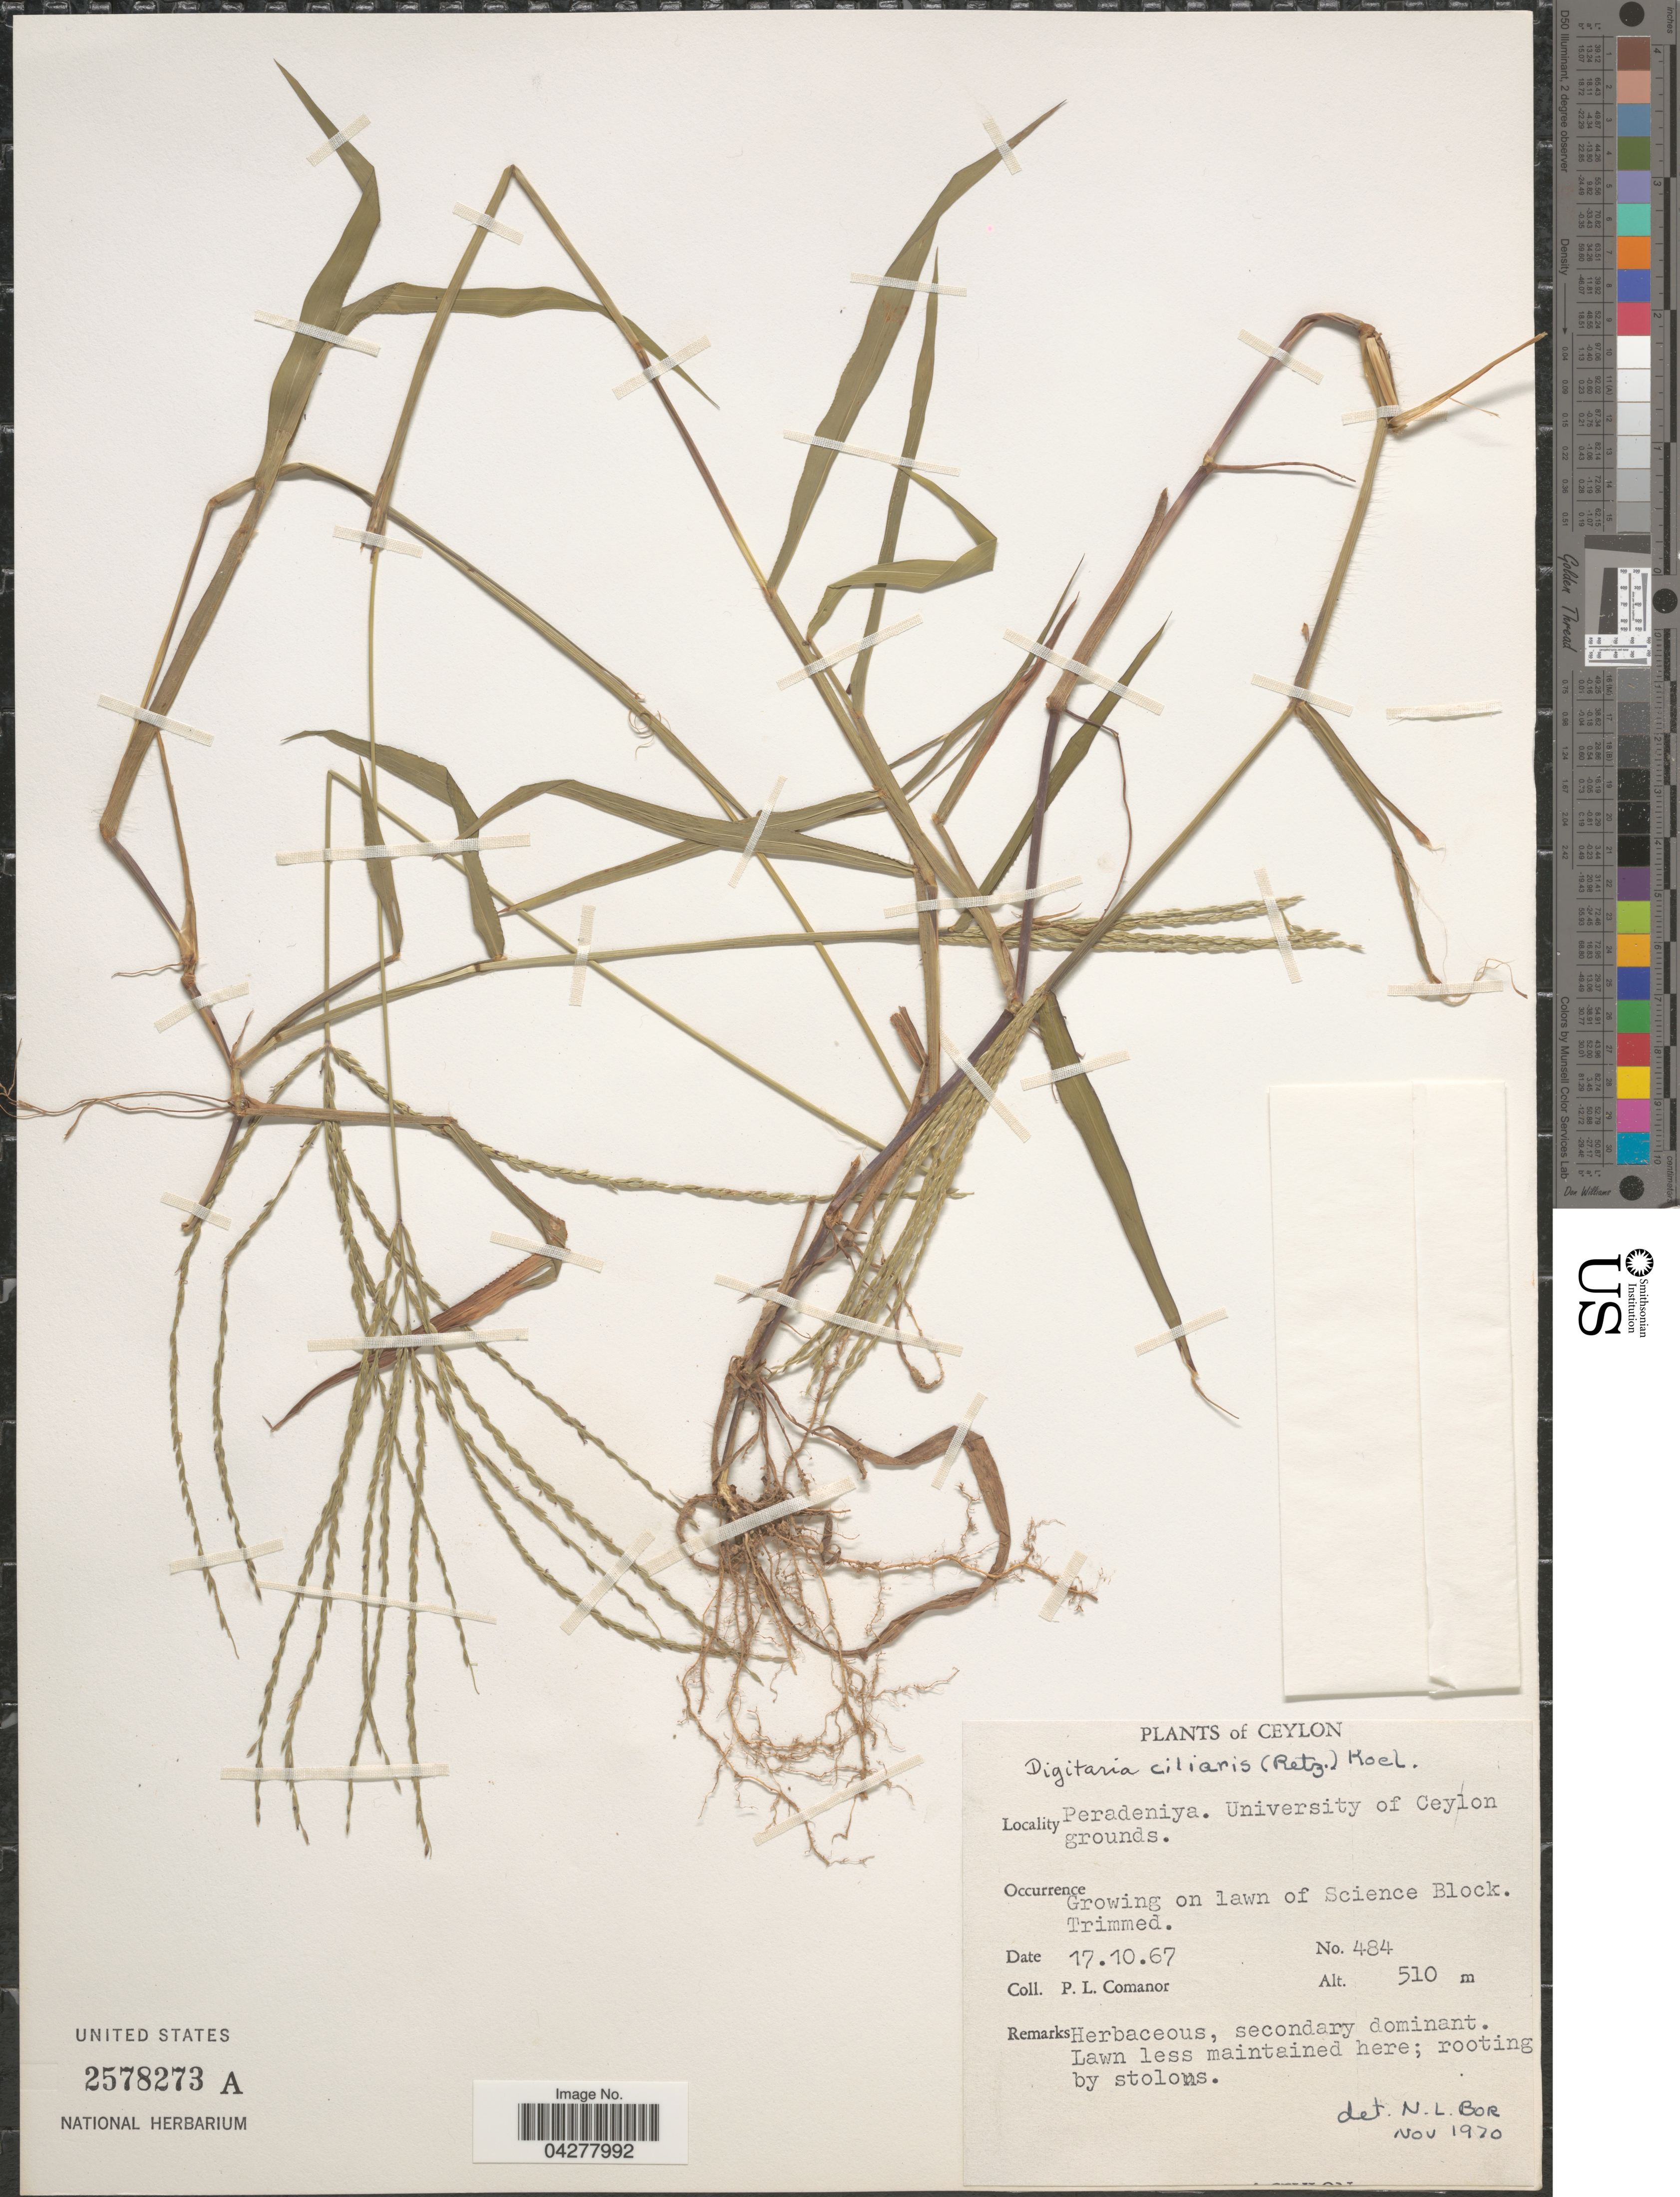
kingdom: Plantae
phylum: Tracheophyta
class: Liliopsida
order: Poales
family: Poaceae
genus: Digitaria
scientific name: Digitaria ciliaris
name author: (Retz.) Koeler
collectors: P. Comanor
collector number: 484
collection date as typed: Transcribed d/m/y: 17/10/67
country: Sri Lanka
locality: Ceylon. Peradeniya. University of Ceylon grounds. Growing on lawn of Science Block.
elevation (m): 510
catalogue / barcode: US 2578273A